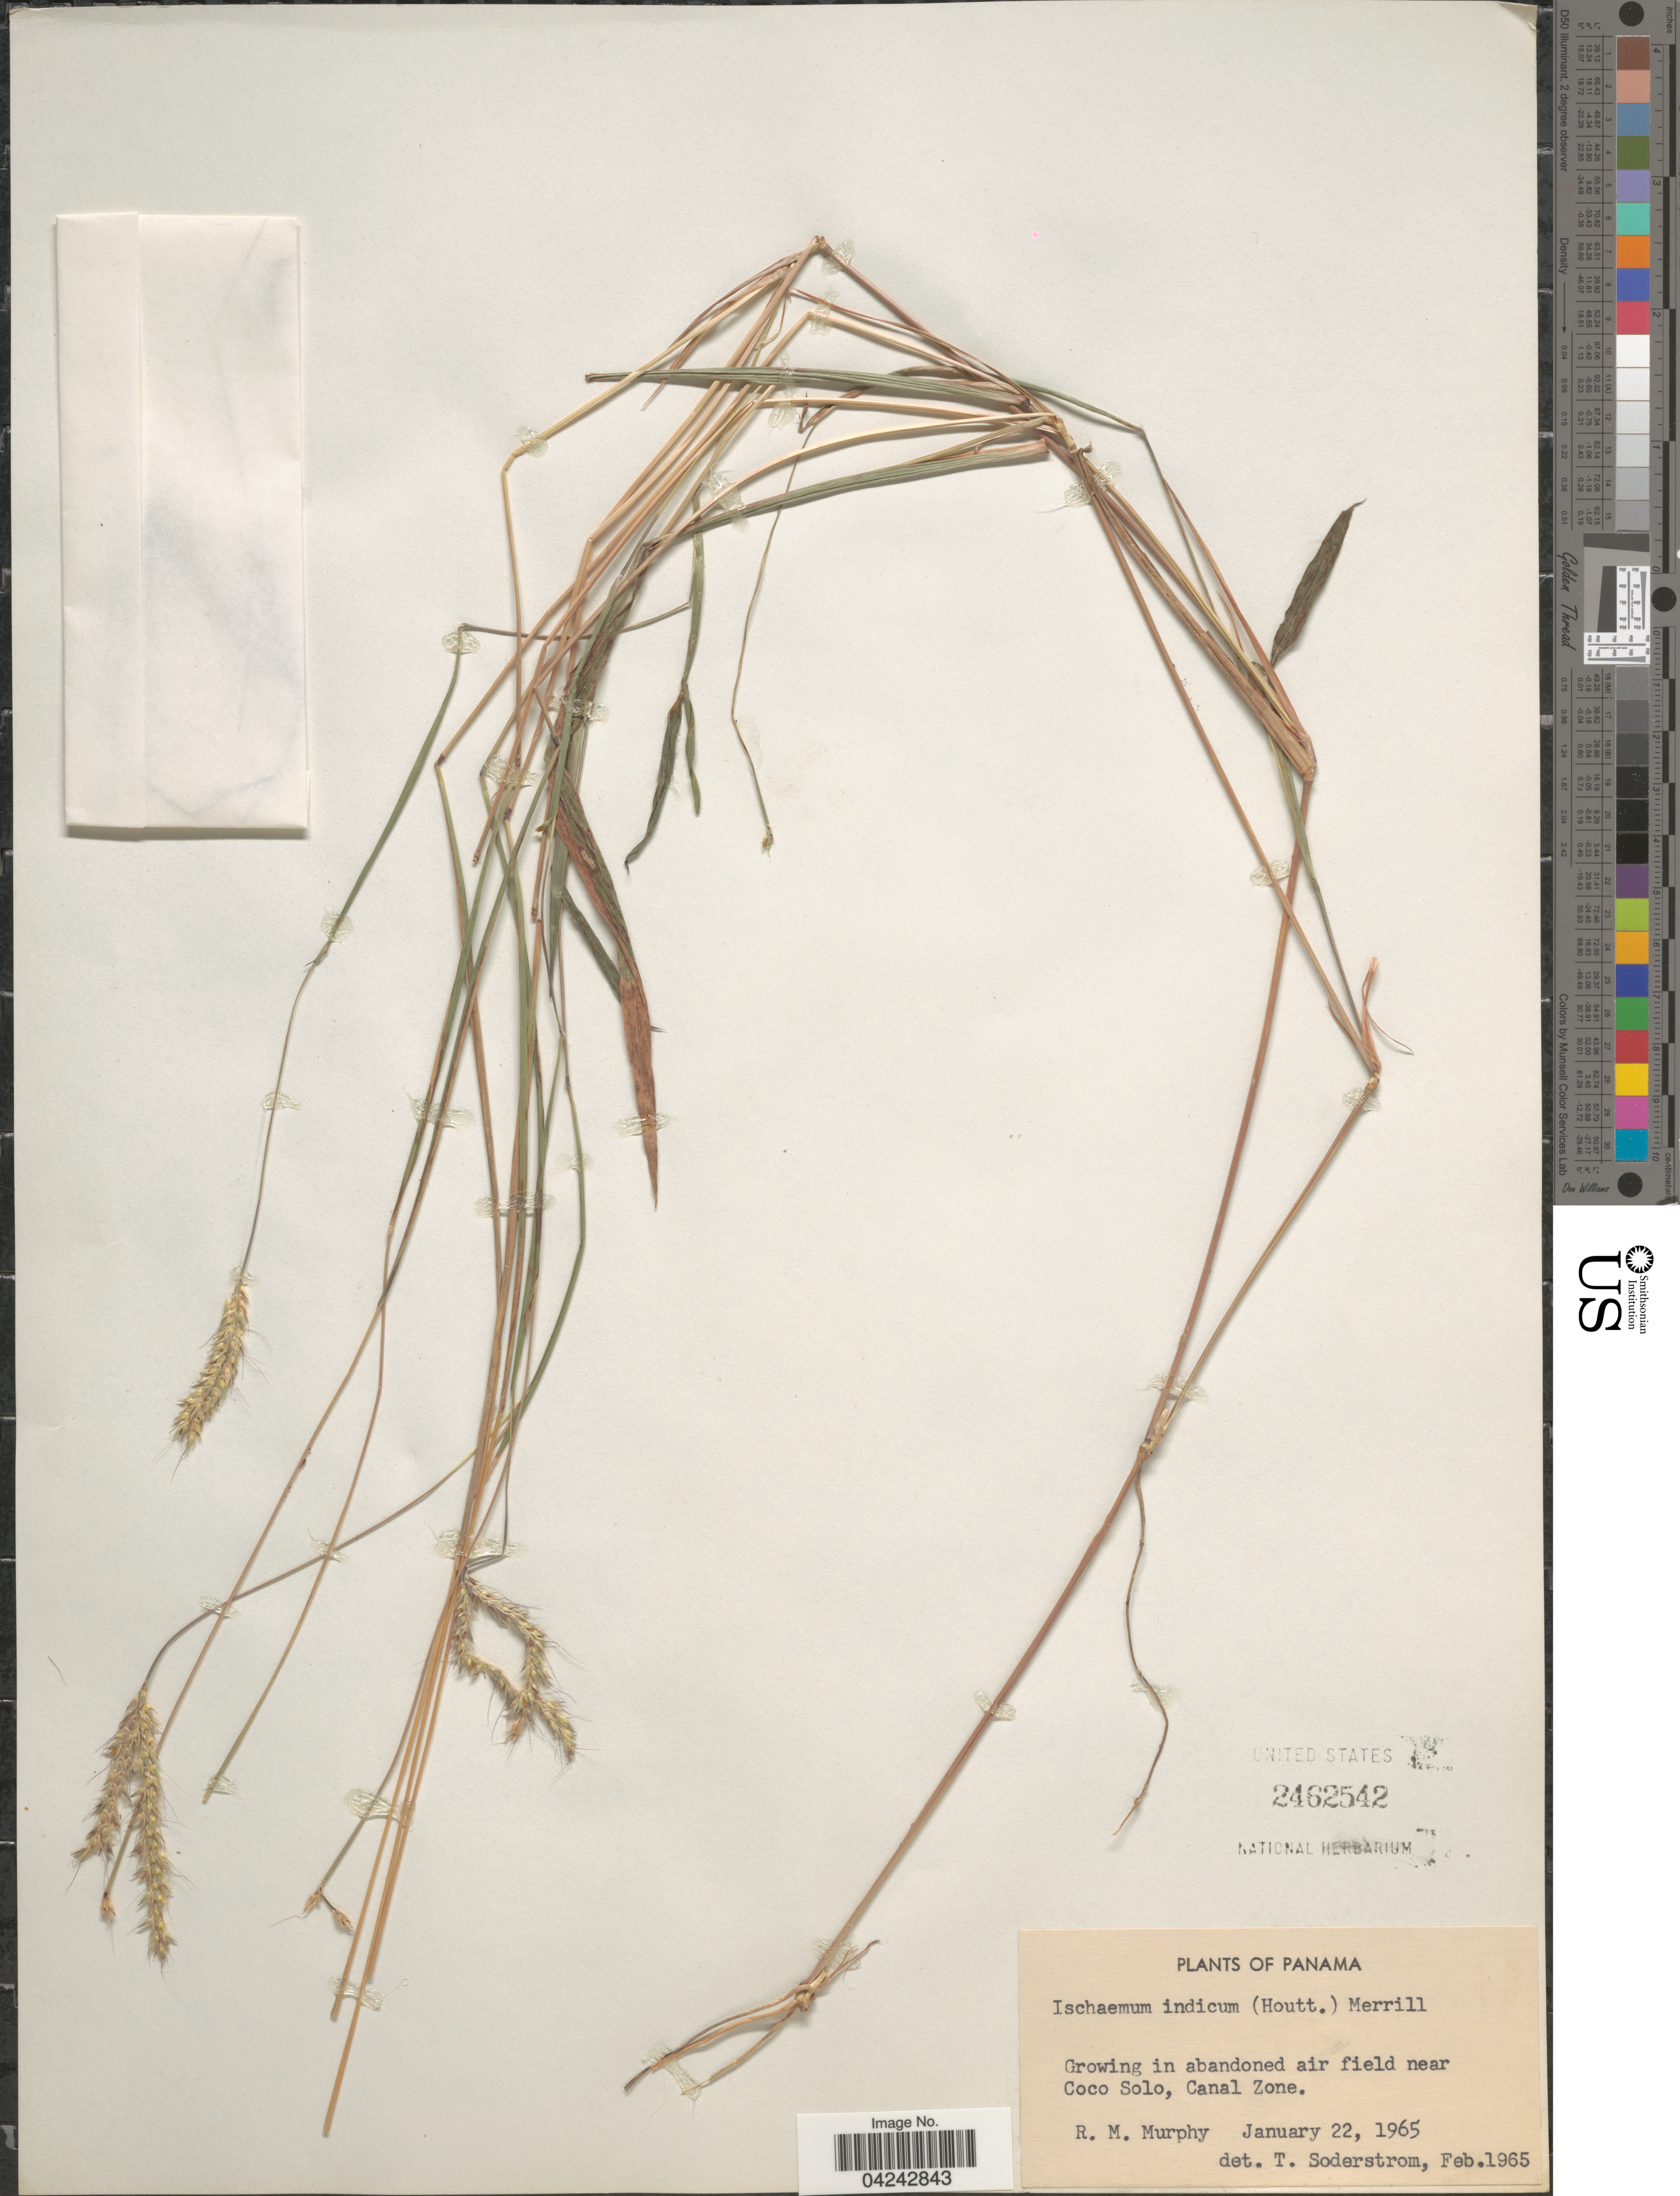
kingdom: Plantae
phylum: Tracheophyta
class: Liliopsida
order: Poales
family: Poaceae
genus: Ischaemum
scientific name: Ischaemum ciliare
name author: Retz.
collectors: R. Murphy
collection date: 1965-01-22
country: Panama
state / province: Colón / Panamá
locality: In abandoned air field near Coco Solo, Canal Zone.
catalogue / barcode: US 2462542